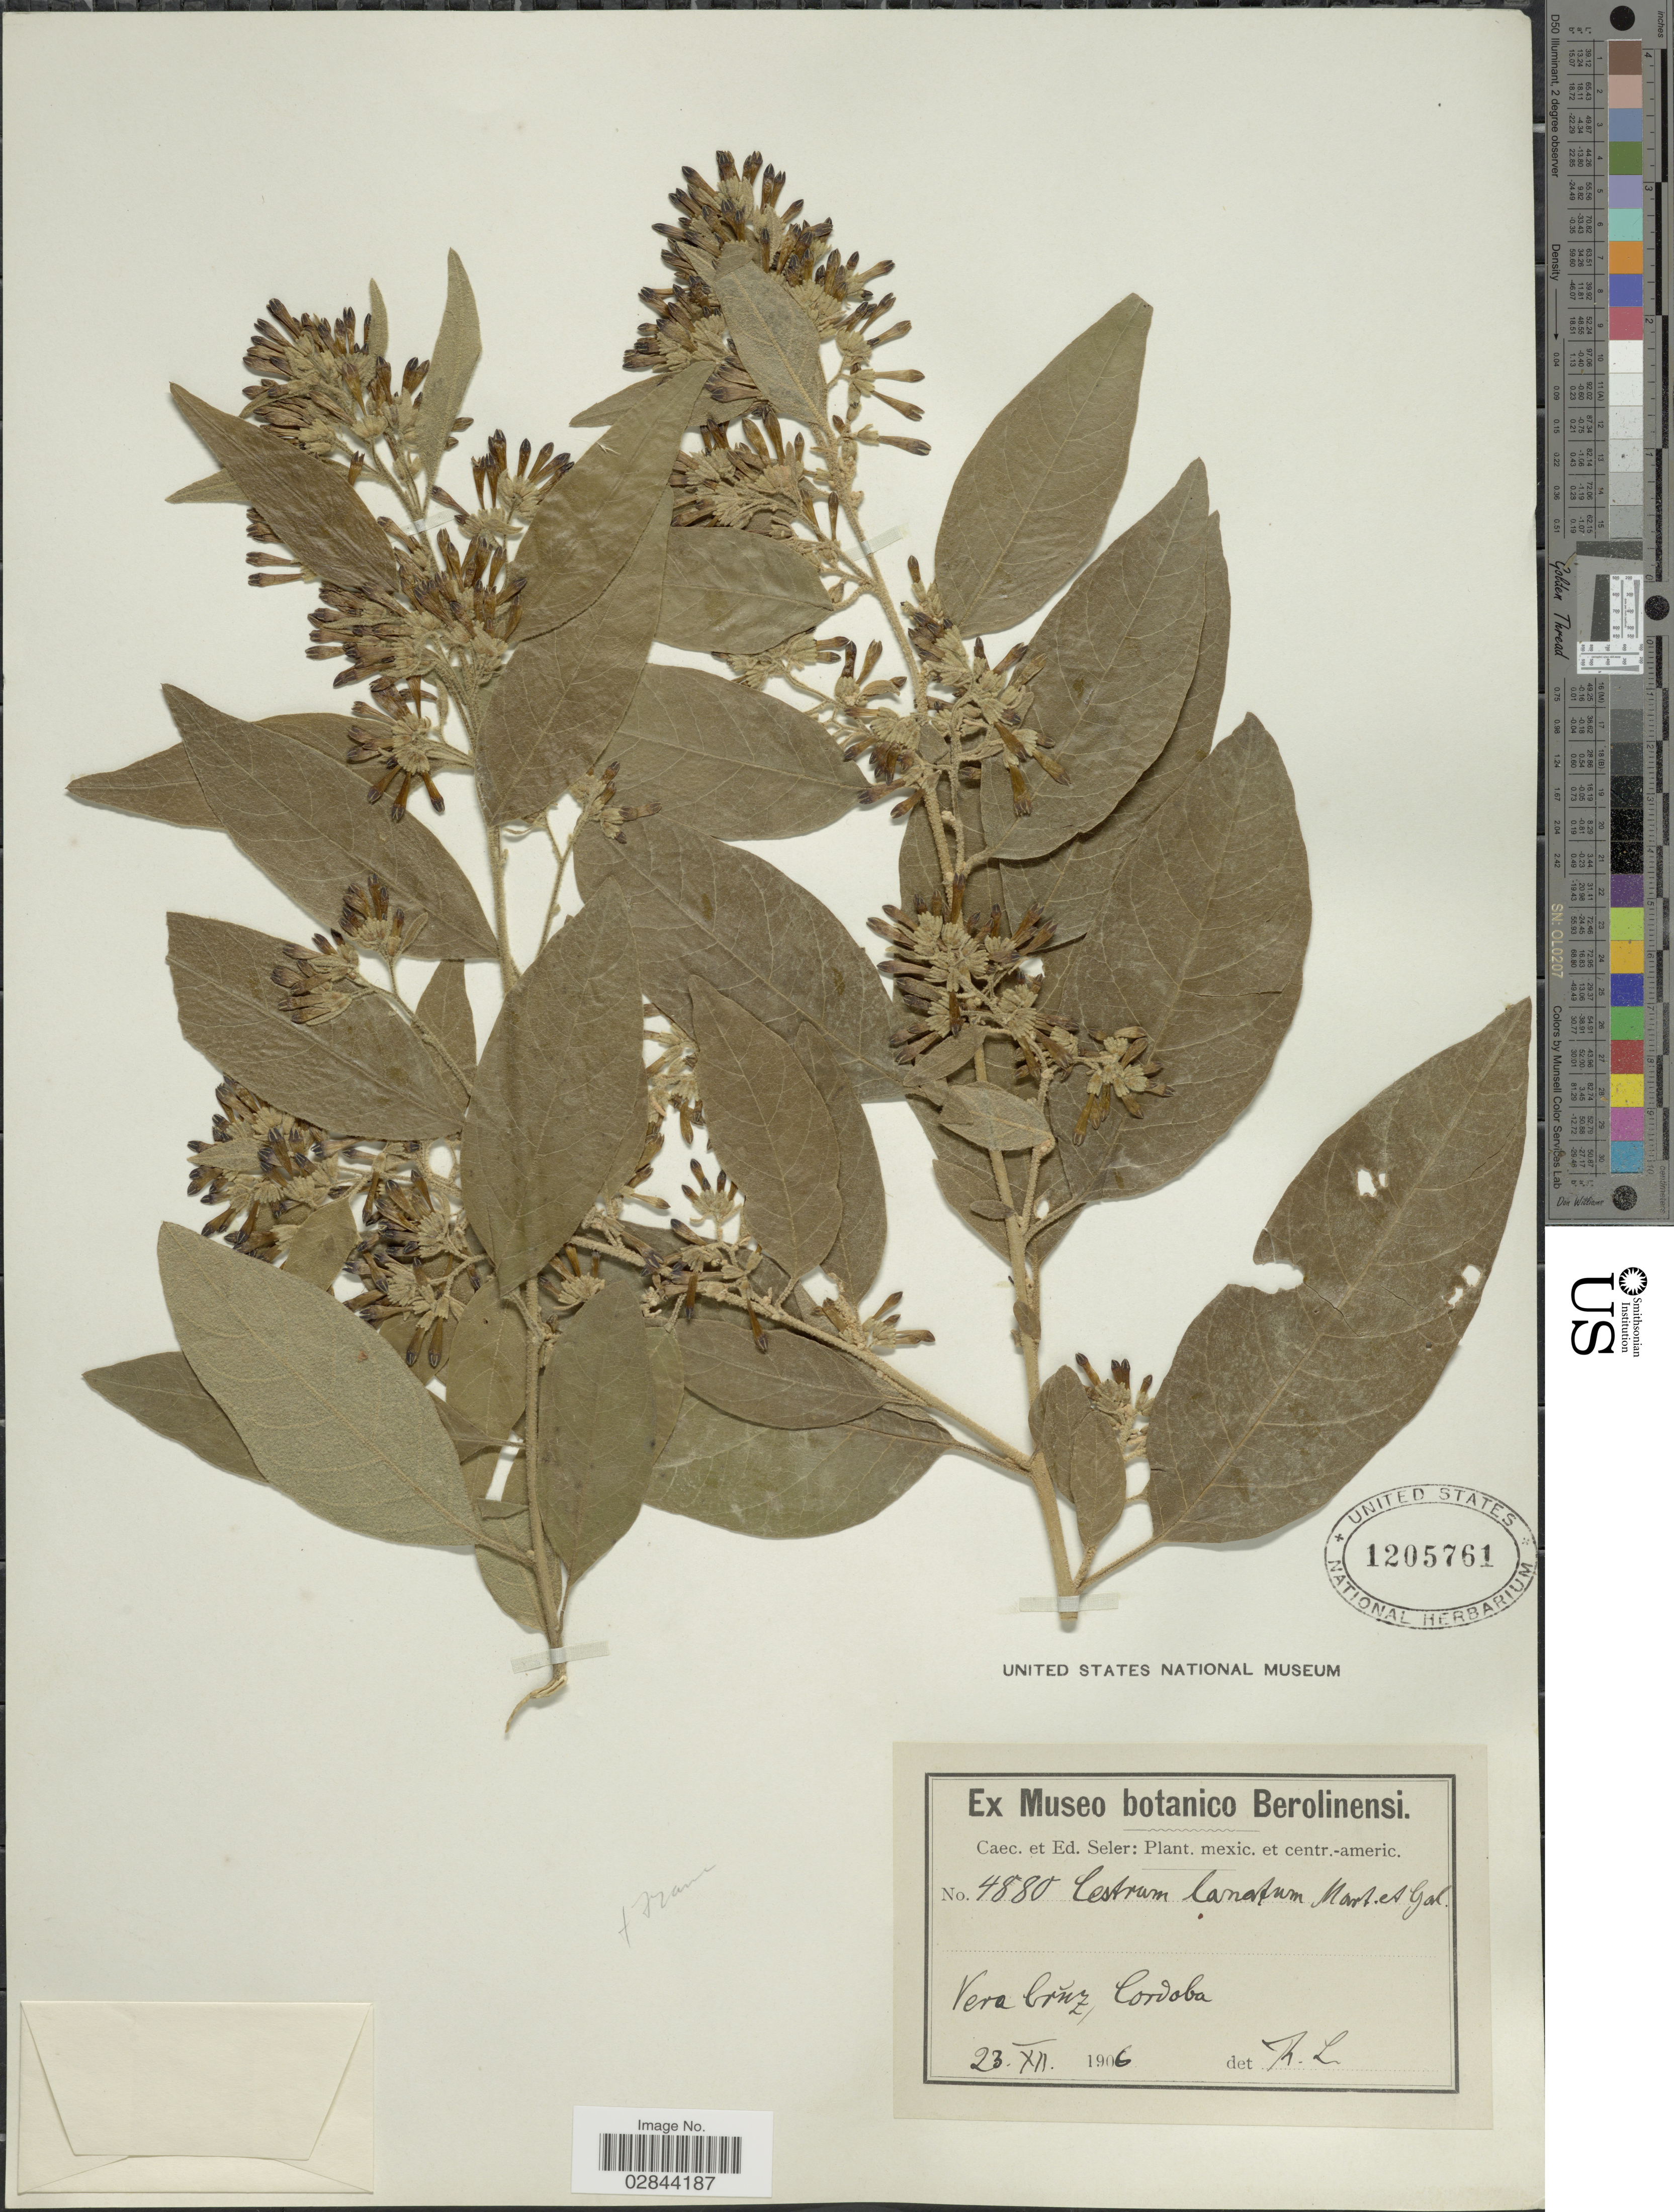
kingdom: Plantae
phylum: Tracheophyta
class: Magnoliopsida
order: Solanales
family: Solanaceae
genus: Cestrum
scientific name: Cestrum lanatum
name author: M. Martens & Galeotti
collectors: ex Caec. et Ed Seler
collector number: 4880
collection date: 1906-12-23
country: Mexico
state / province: Veracruz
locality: Vera Cruz, Cordoba.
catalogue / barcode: US 1205761